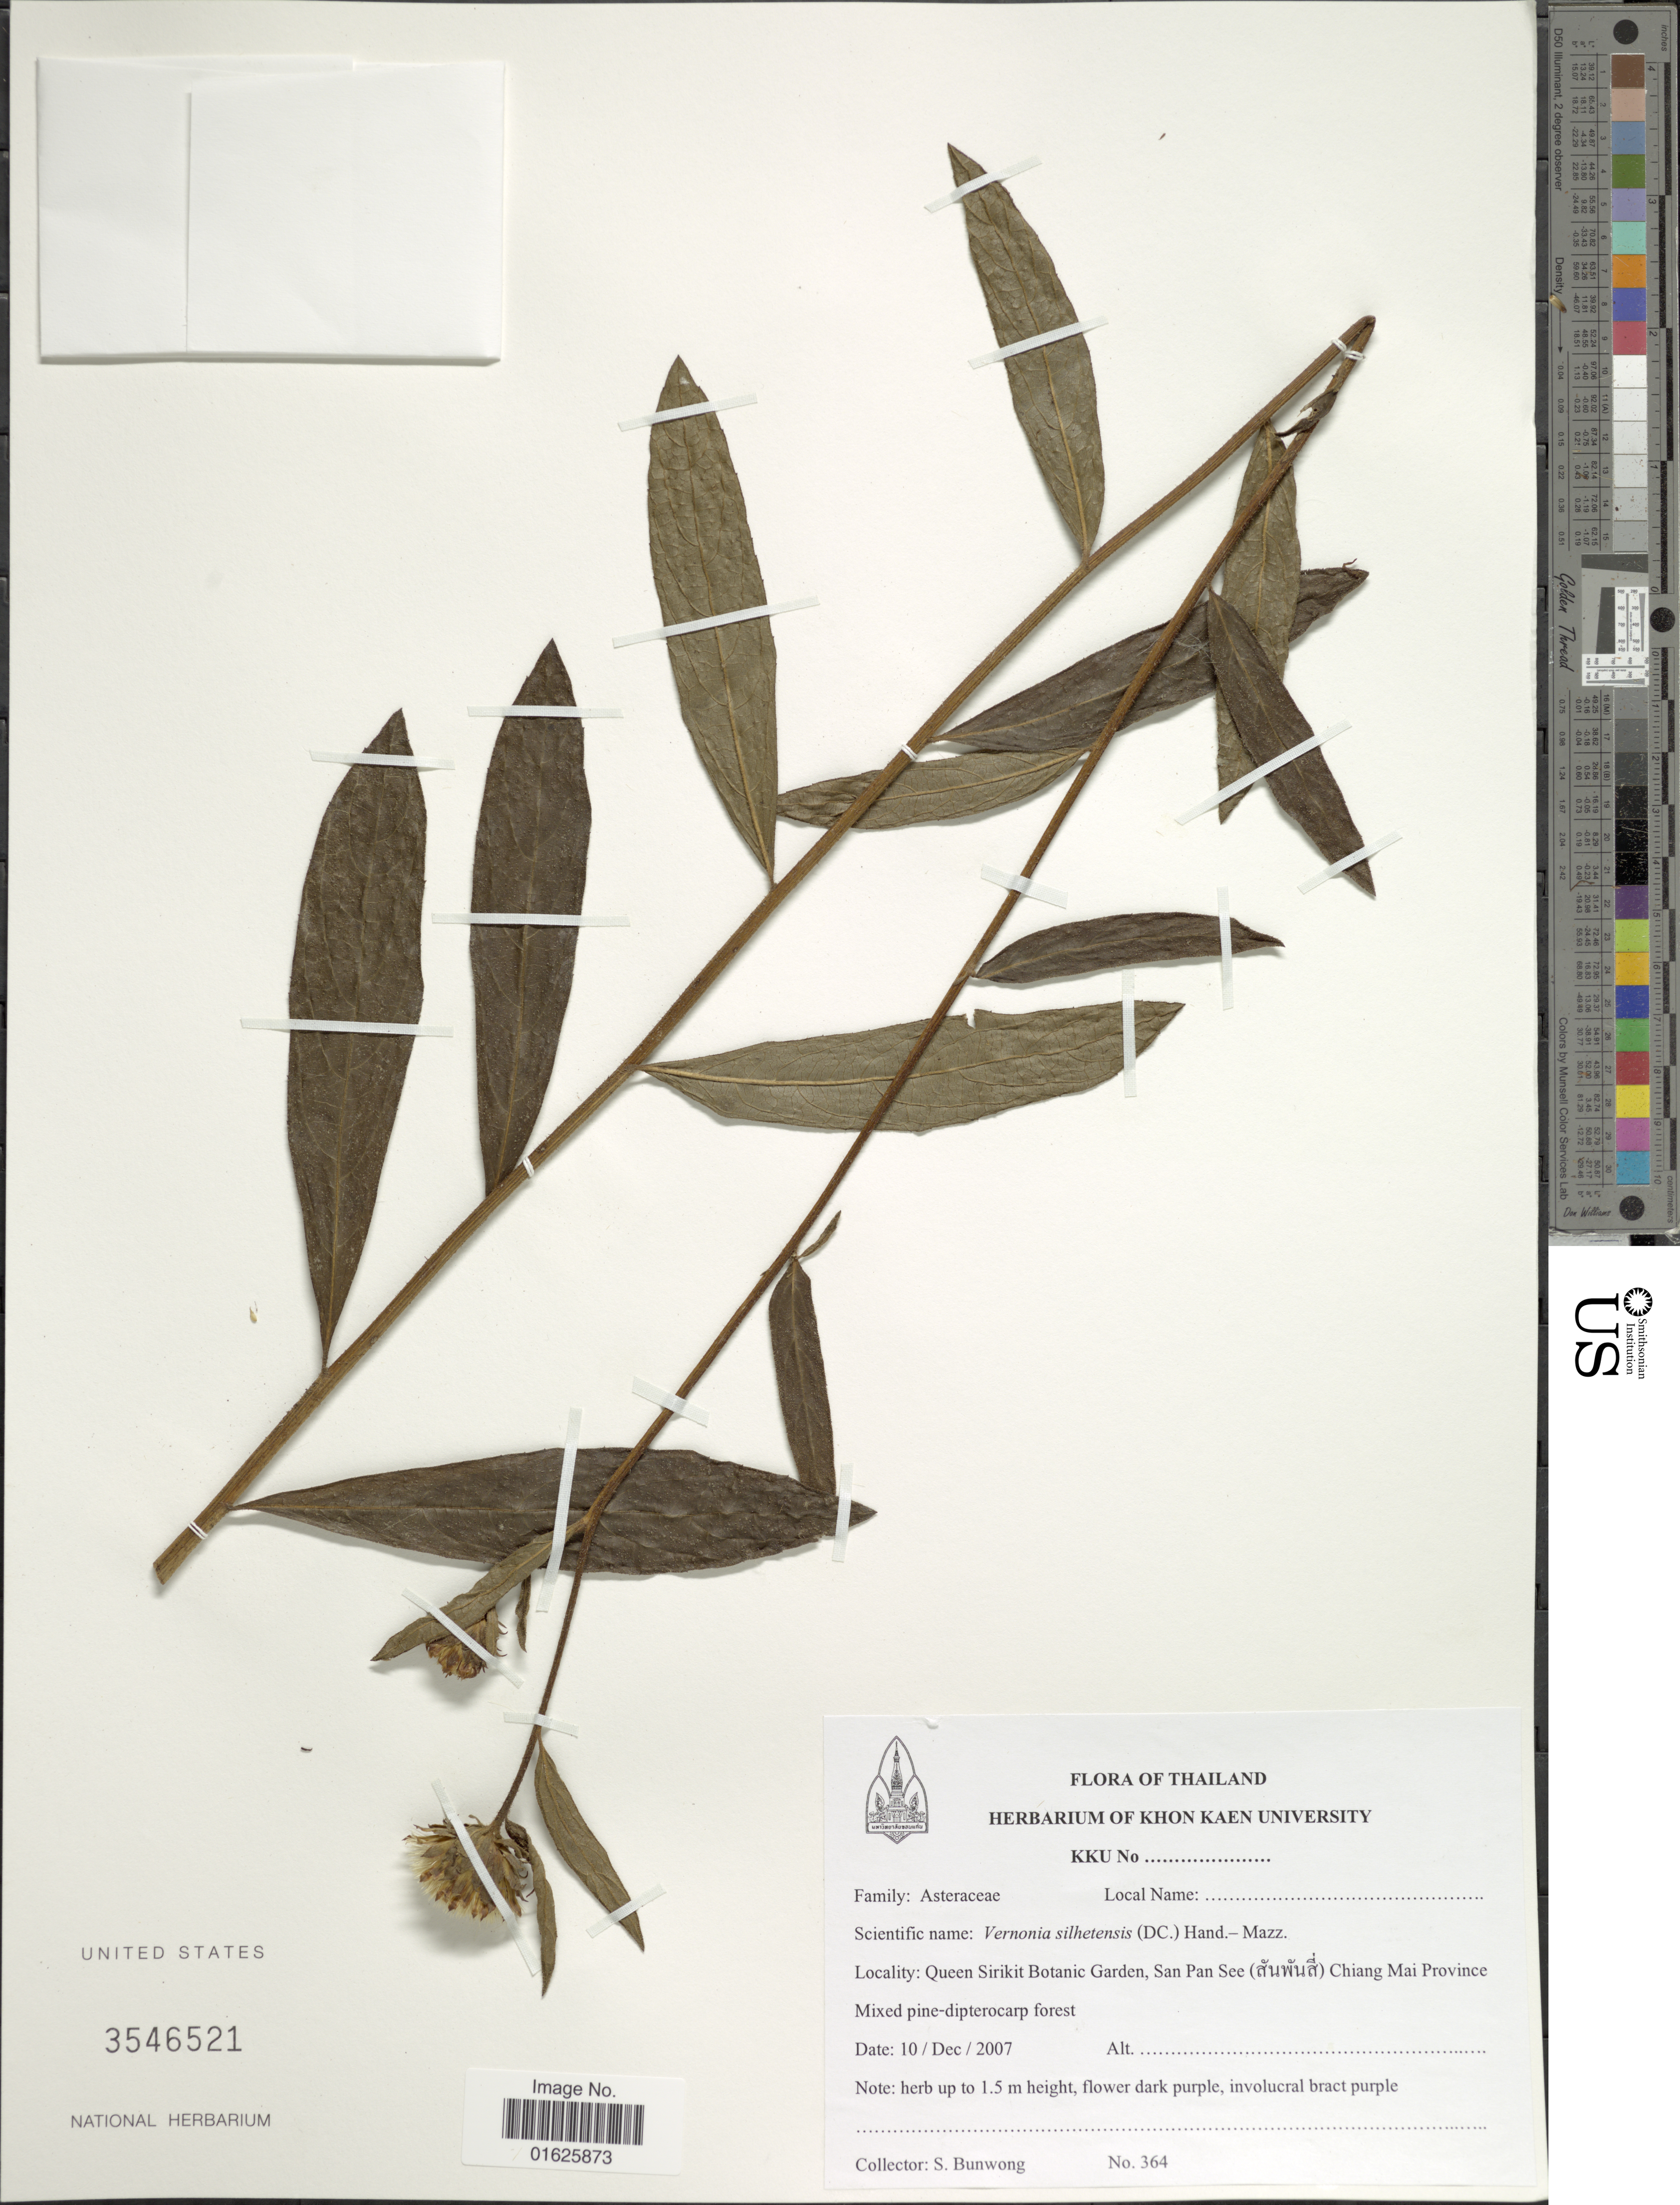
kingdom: Plantae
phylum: Tracheophyta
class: Magnoliopsida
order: Asterales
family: Asteraceae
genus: Acilepis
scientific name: Acilepis sp.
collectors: S. Bunwong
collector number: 364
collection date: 2007-12-10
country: Thailand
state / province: Chiang Mai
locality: Queen Sirikit Botanic Garden, San Pan See (X)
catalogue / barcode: US 3546521